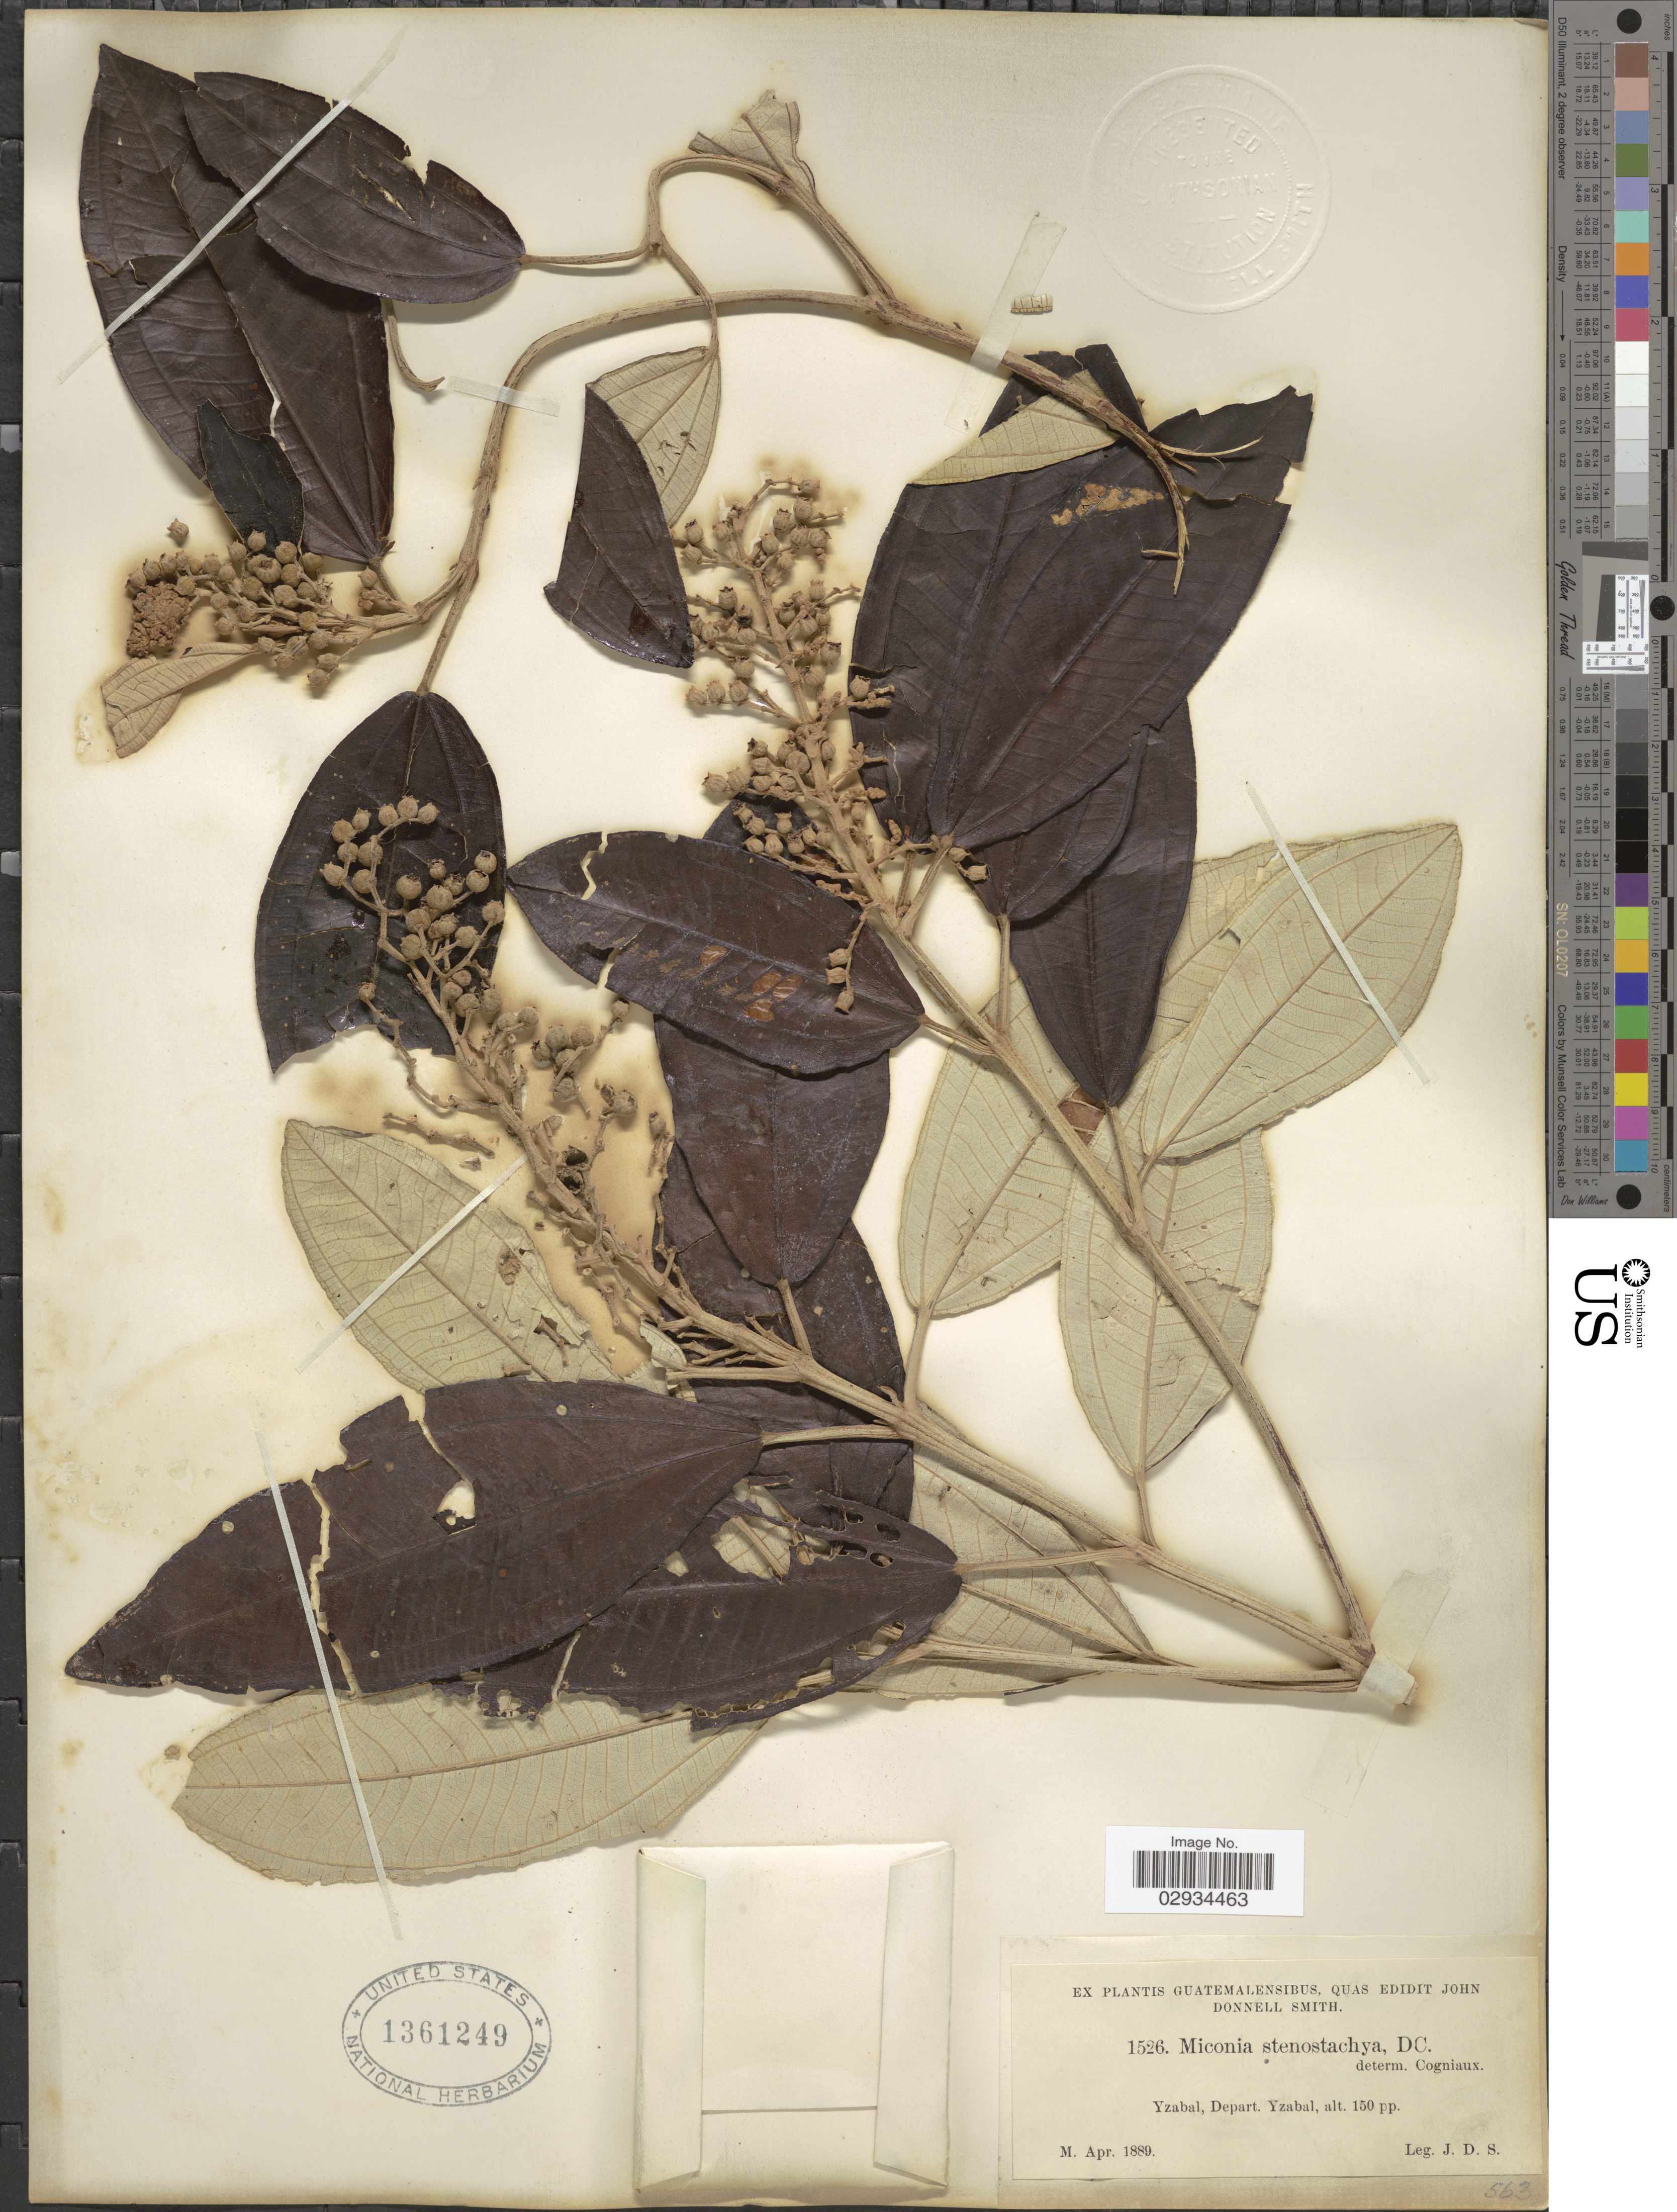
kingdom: Plantae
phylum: Tracheophyta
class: Magnoliopsida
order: Myrtales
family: Melastomataceae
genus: Miconia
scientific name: Miconia stenostachya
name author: DC.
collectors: J. Donnell Smith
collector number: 1526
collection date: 1889-04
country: Guatemala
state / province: Izabal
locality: Yzabal, Depart. Yzabal.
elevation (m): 46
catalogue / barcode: US 1361249